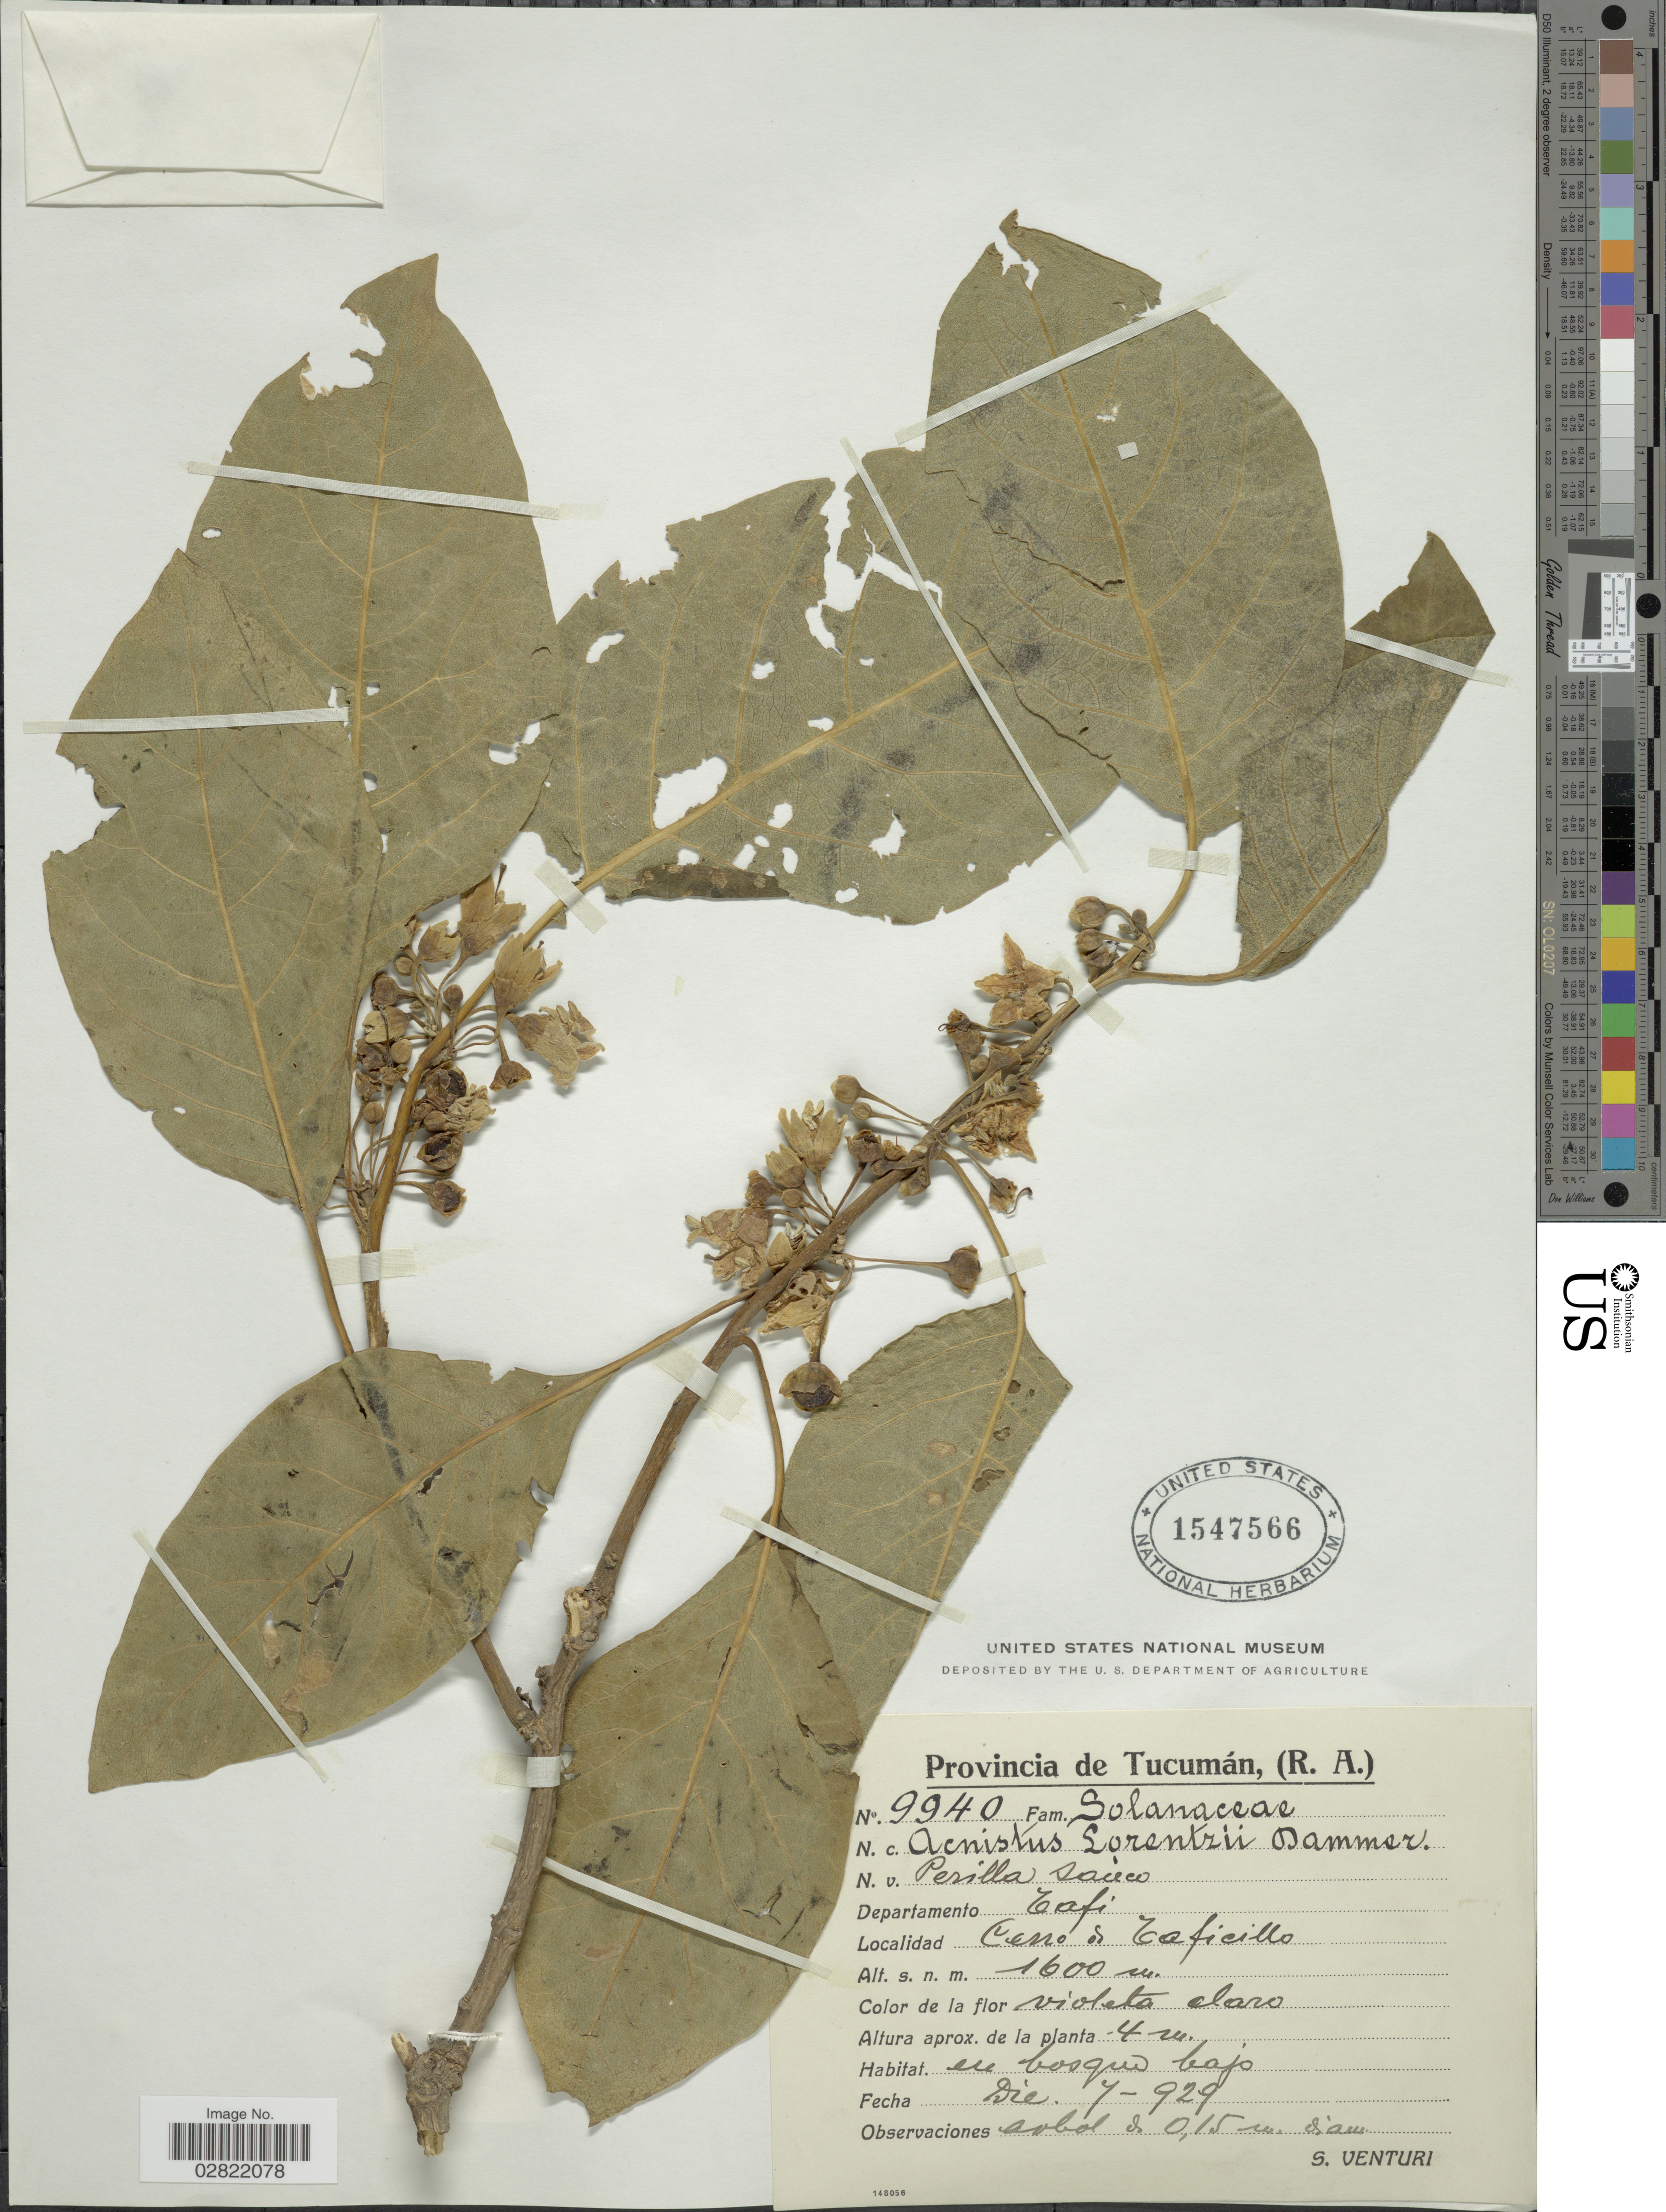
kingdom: Plantae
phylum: Tracheophyta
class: Magnoliopsida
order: Solanales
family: Solanaceae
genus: Vassobia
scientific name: Vassobia lorentzii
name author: (Dammer) Hunz.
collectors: S. Venturi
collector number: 9940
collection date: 1929-12-07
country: Argentina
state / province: Tucuman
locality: Provincia de Tucumán, (R.A.), Departamento Tafi, Cerro de Taficillo.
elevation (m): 1600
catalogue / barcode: US 1547566